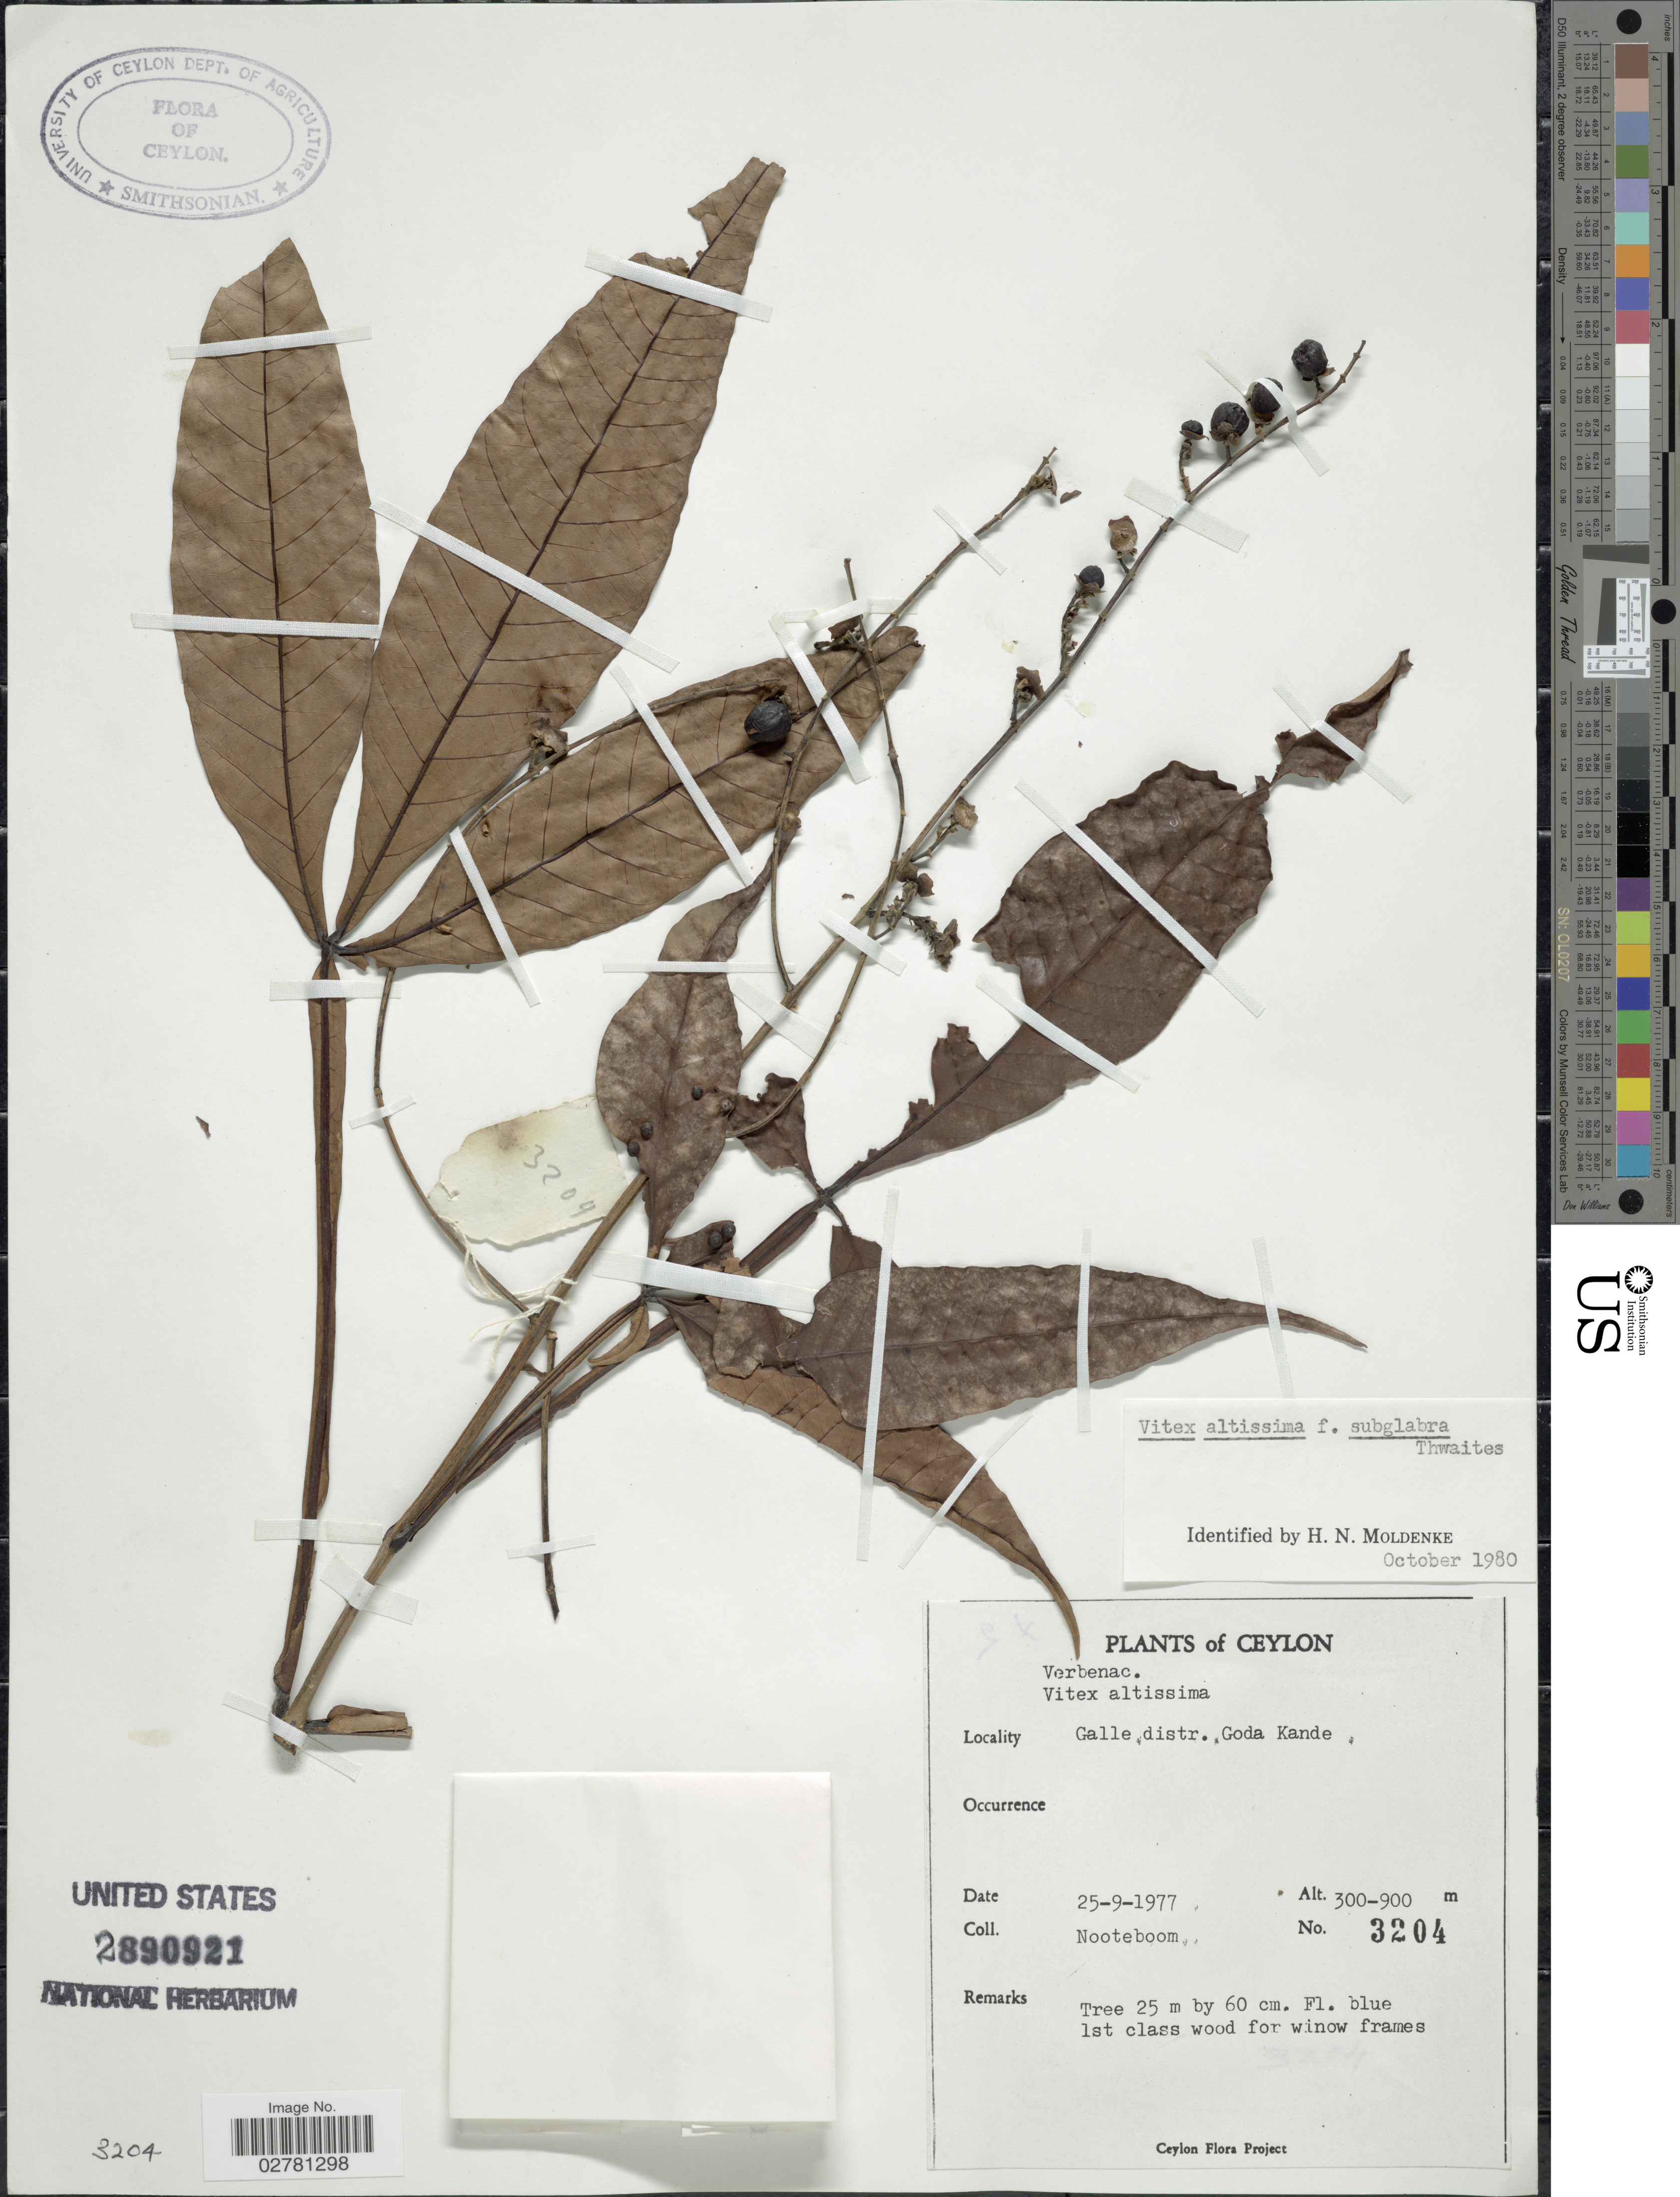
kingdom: Plantae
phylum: Tracheophyta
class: Magnoliopsida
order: Lamiales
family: Lamiaceae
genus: Vitex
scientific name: Vitex altissima f. subglabra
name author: C.B. Clarke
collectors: Nooteboom, --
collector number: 3204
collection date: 1977-09-25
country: Sri Lanka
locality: Ceylon. Galle distr. Goda Kande.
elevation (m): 300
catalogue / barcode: US 2890921